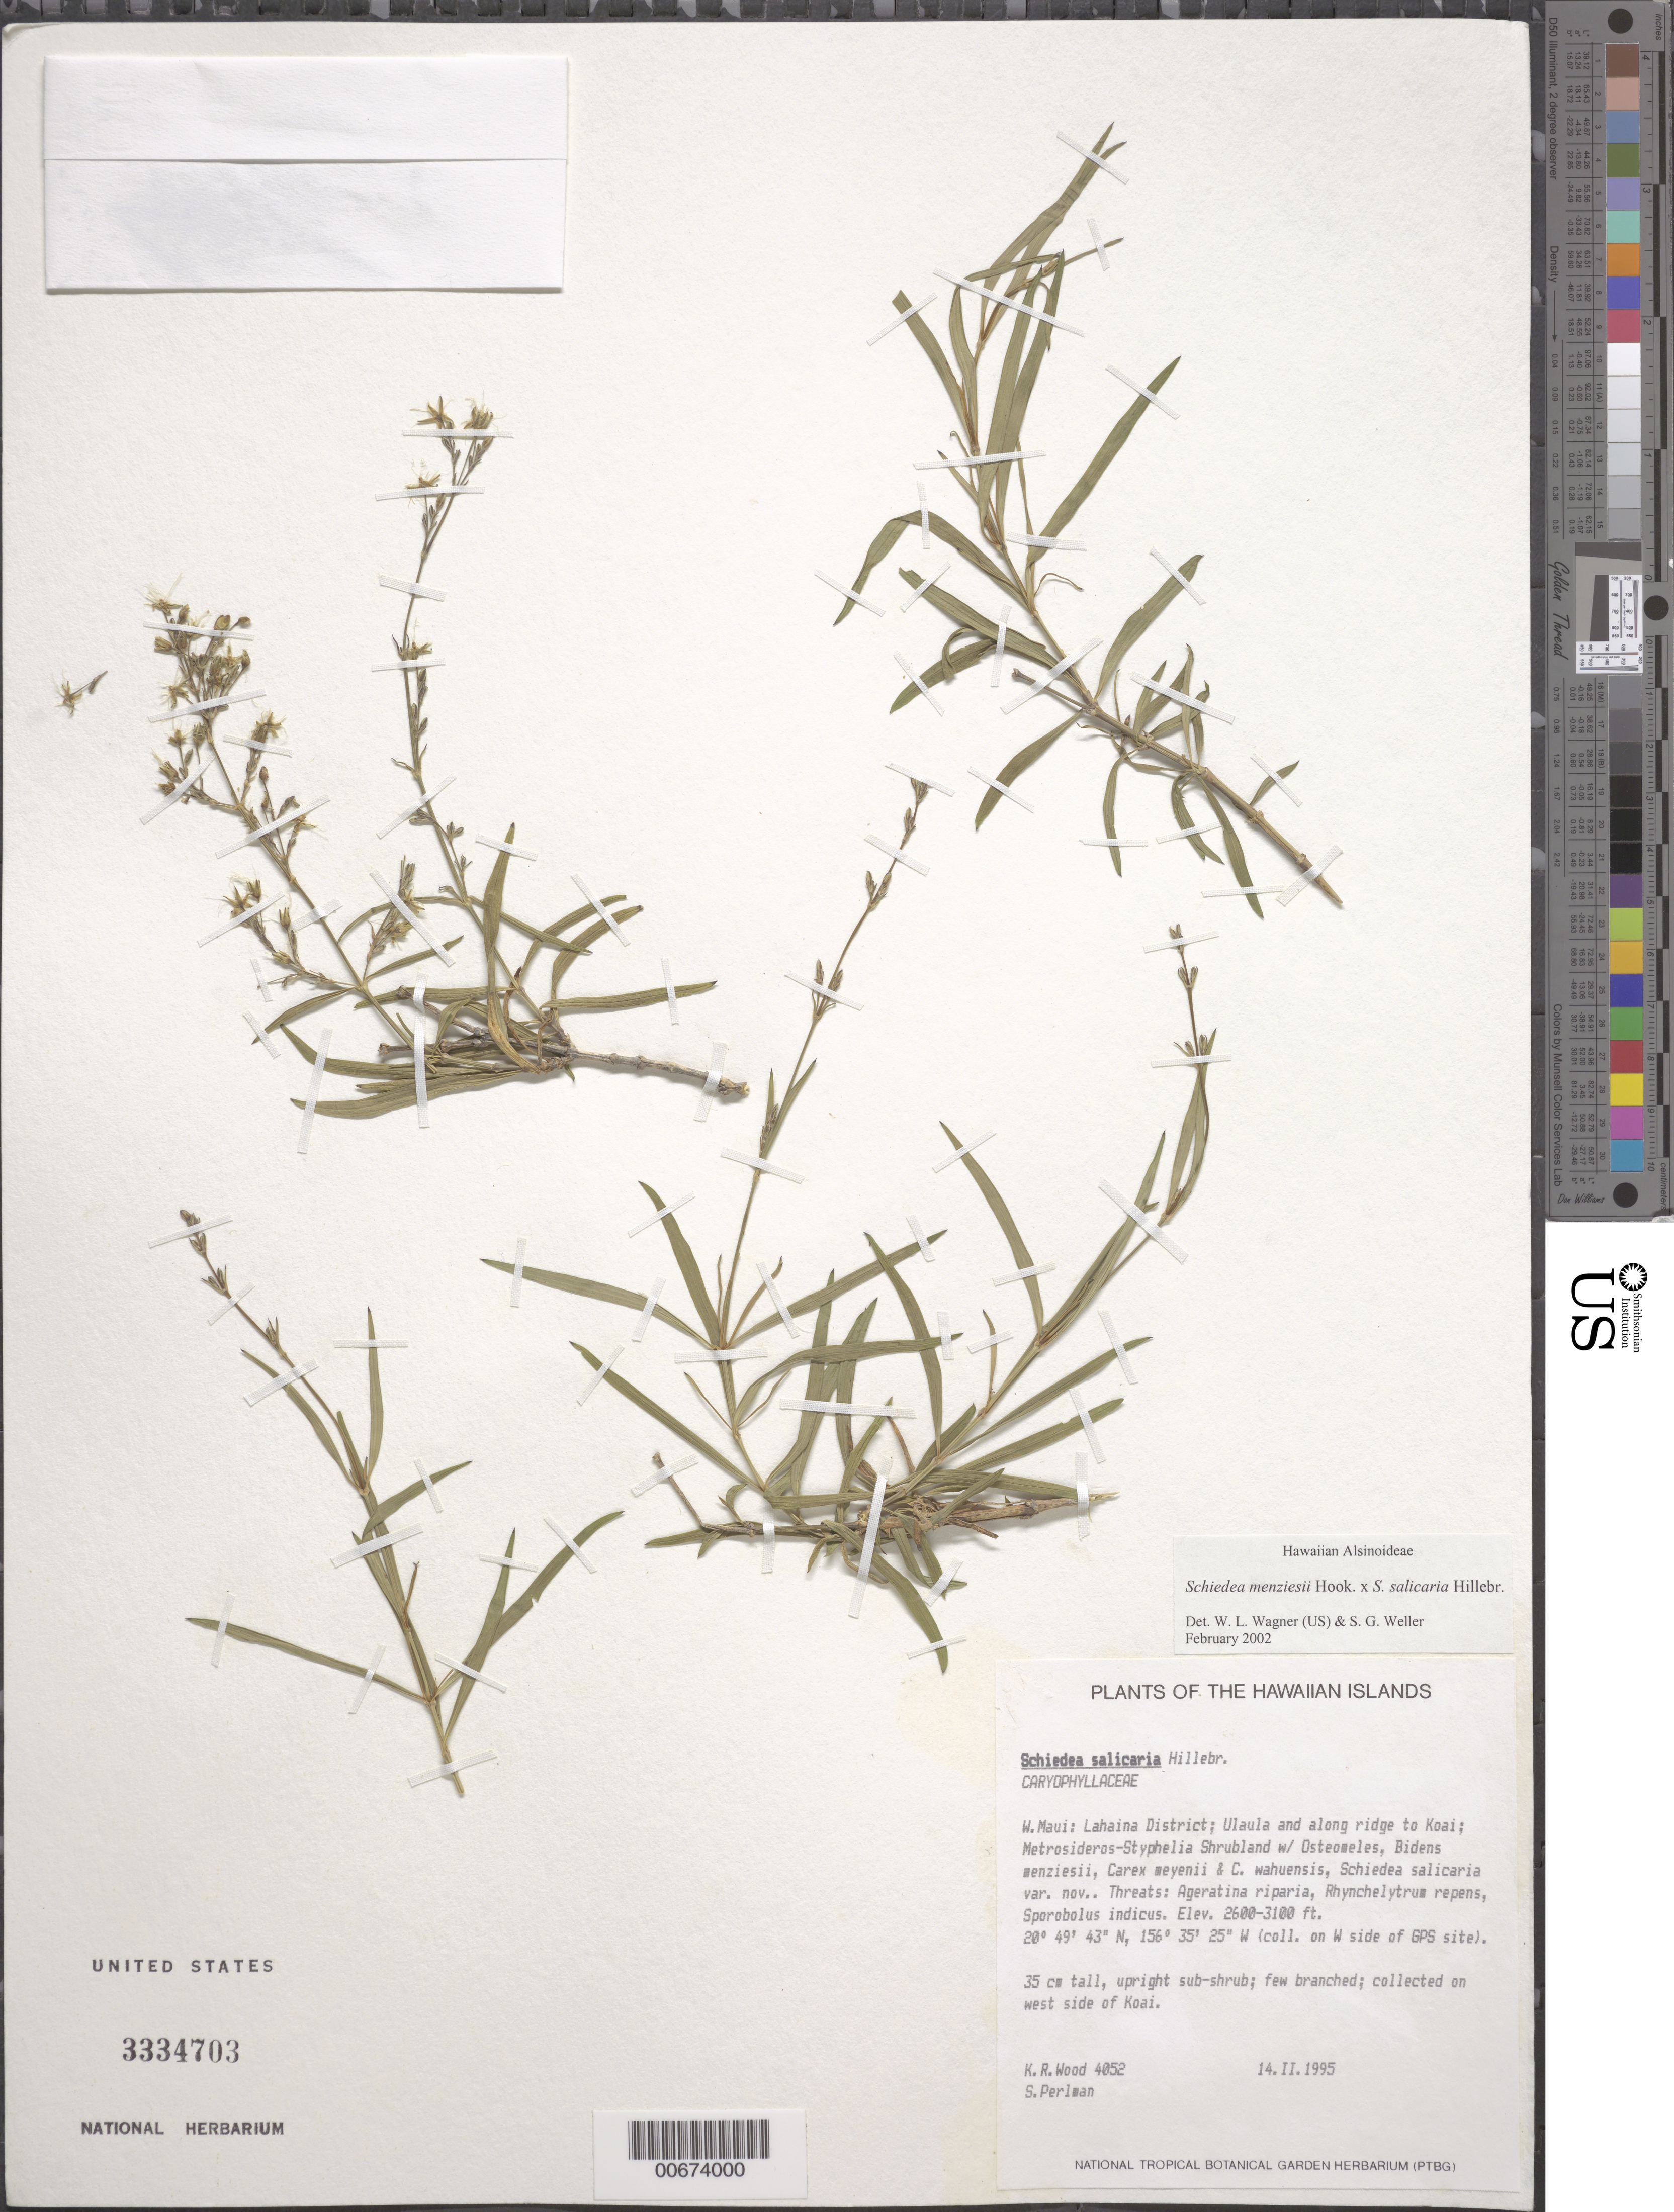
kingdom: Plantae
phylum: Tracheophyta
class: Magnoliopsida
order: Caryophyllales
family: Caryophyllaceae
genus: Schiedea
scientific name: Schiedea menziesii x S. salicaria Hillebr.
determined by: Wagner, W. L.; Weller, Stephen G.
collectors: K. R. Wood & S. P. Perlman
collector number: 4052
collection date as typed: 14 Feb 1995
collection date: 1995-02-14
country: United States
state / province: Hawaii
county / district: Maui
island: Maui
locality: West Maui, Lahaina District, Ulaula and along ridge to Koai, W side of Koai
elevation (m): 792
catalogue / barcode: US 3334703